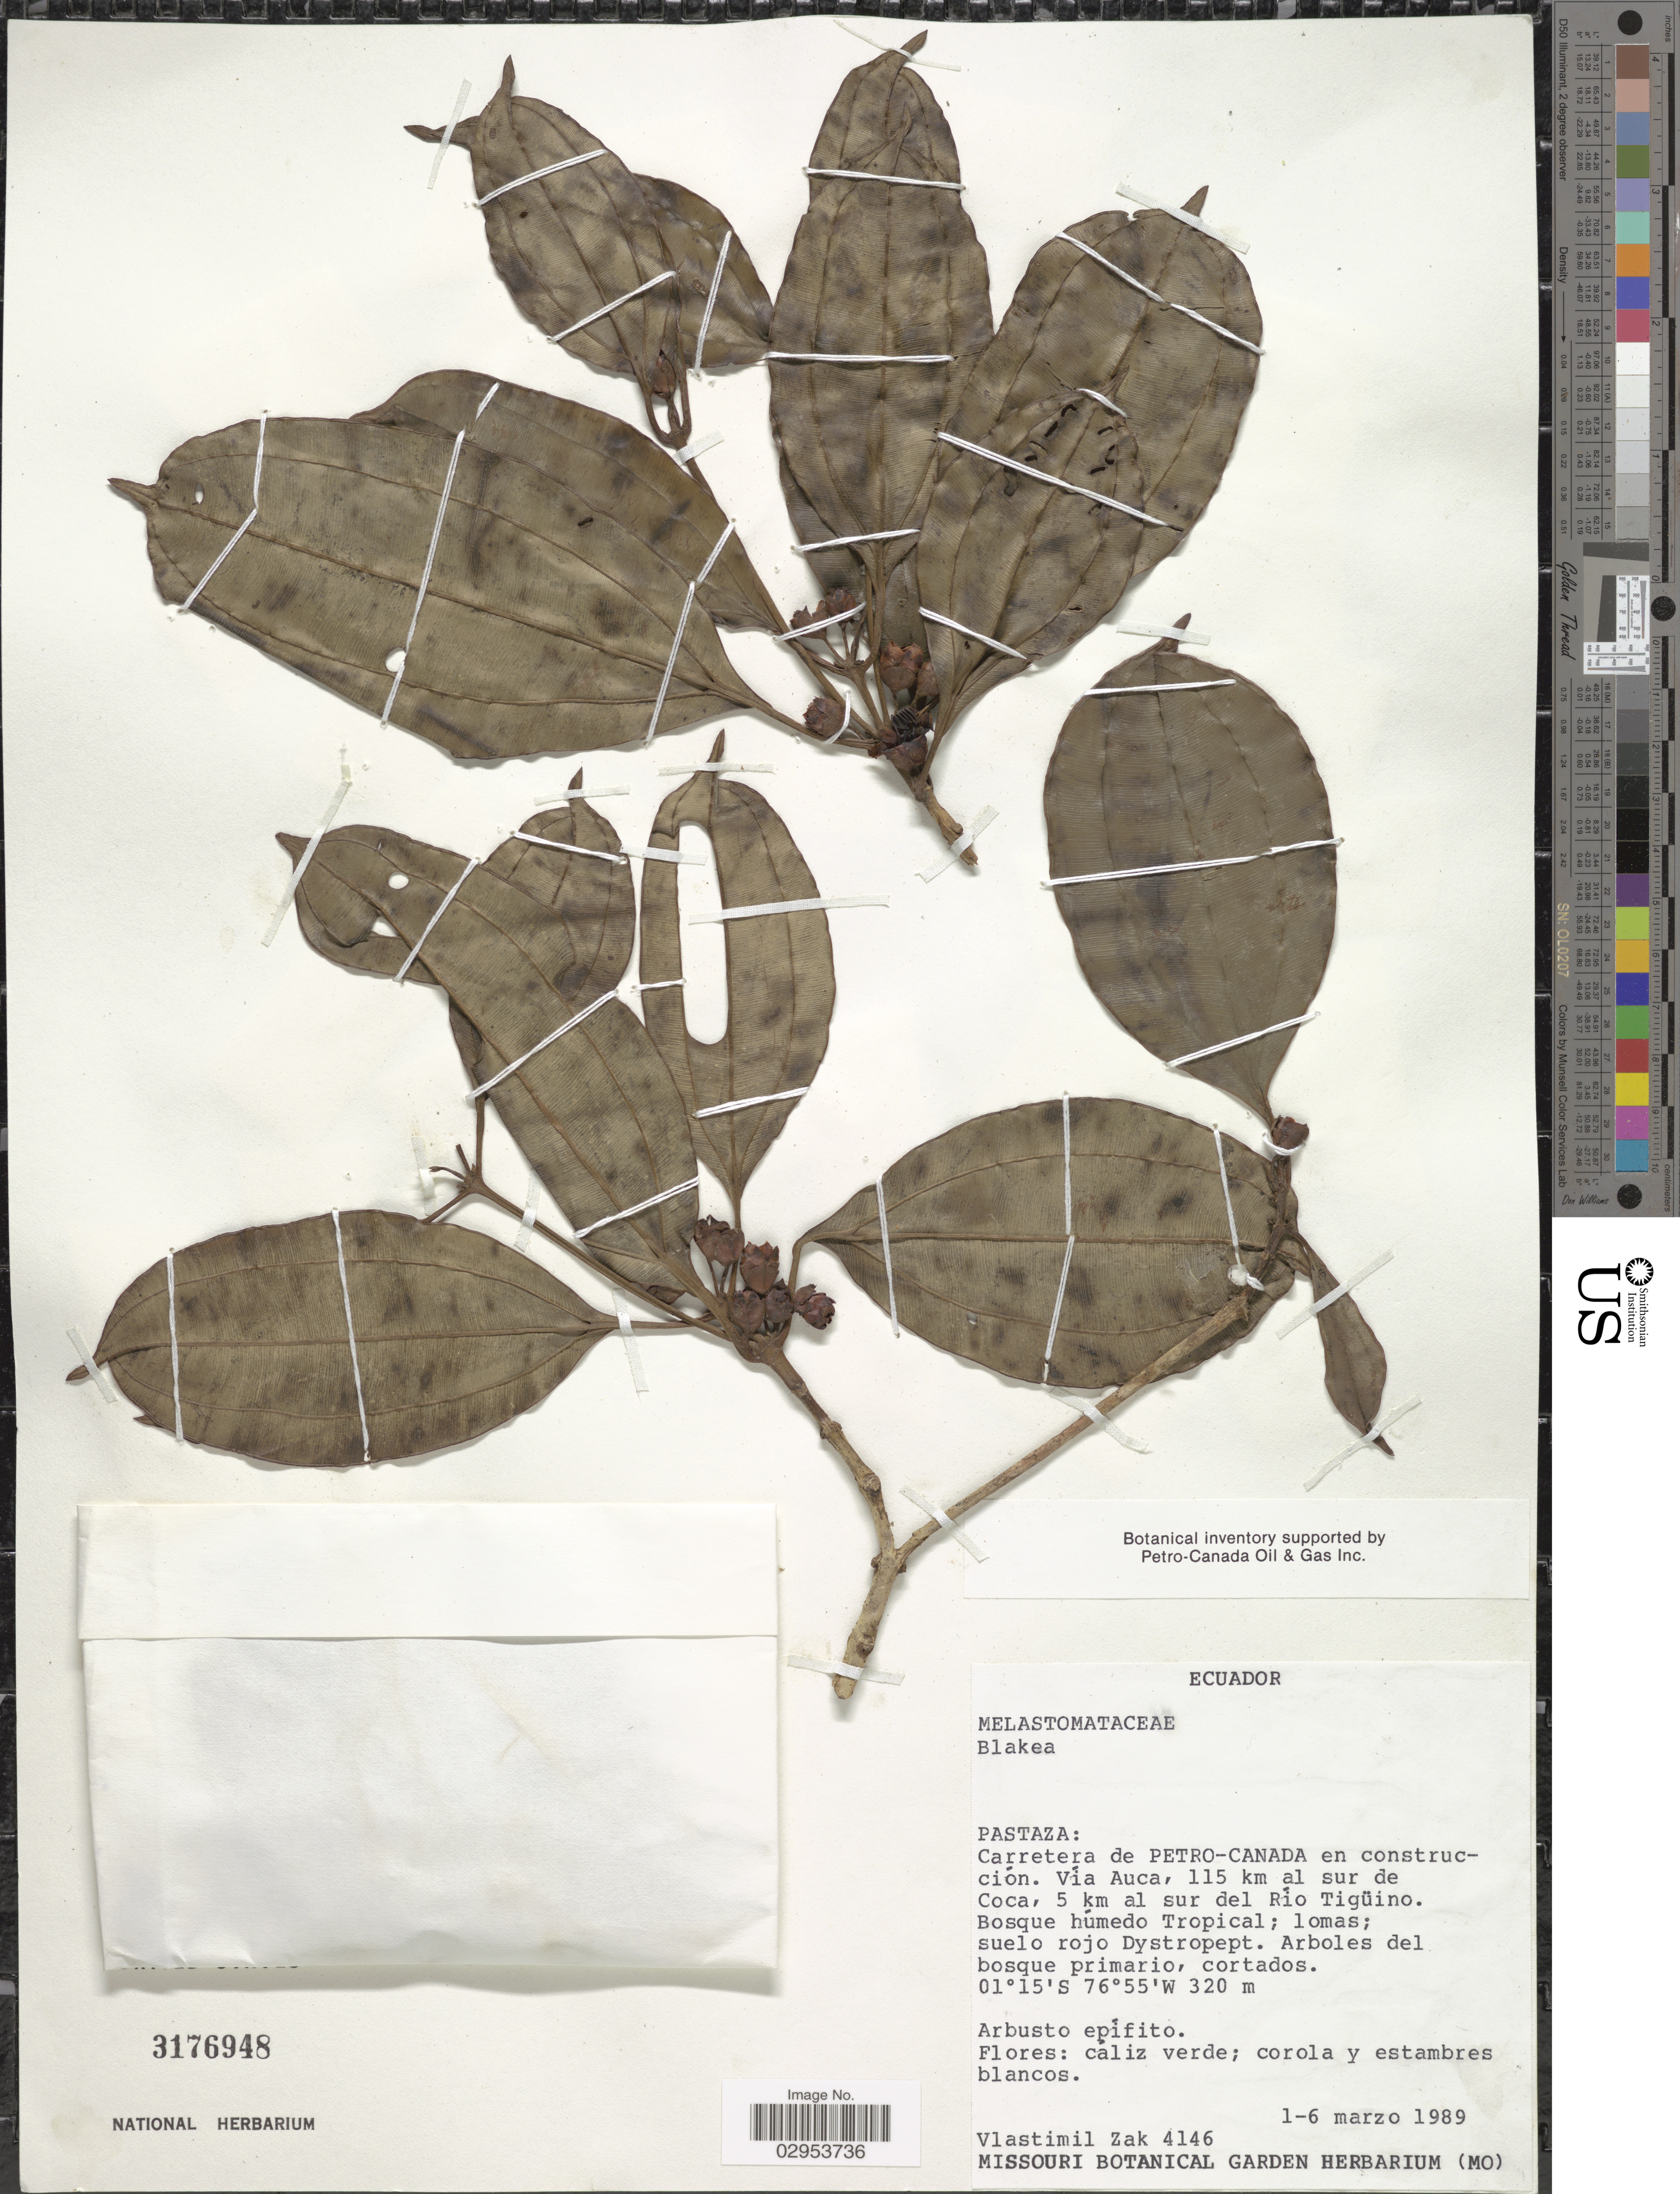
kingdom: Plantae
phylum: Tracheophyta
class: Magnoliopsida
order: Myrtales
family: Melastomataceae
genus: Blakea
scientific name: Blakea sp.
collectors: V. Zak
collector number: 4146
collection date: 1989-03-01/1989-03-06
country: Ecuador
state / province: Pastaza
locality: Carretera de Petro-Canada en construcción. Vía Auca, 115 km al sur de Coca, 5 km al sur del Río Tigüino.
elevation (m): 320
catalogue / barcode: US 3176948